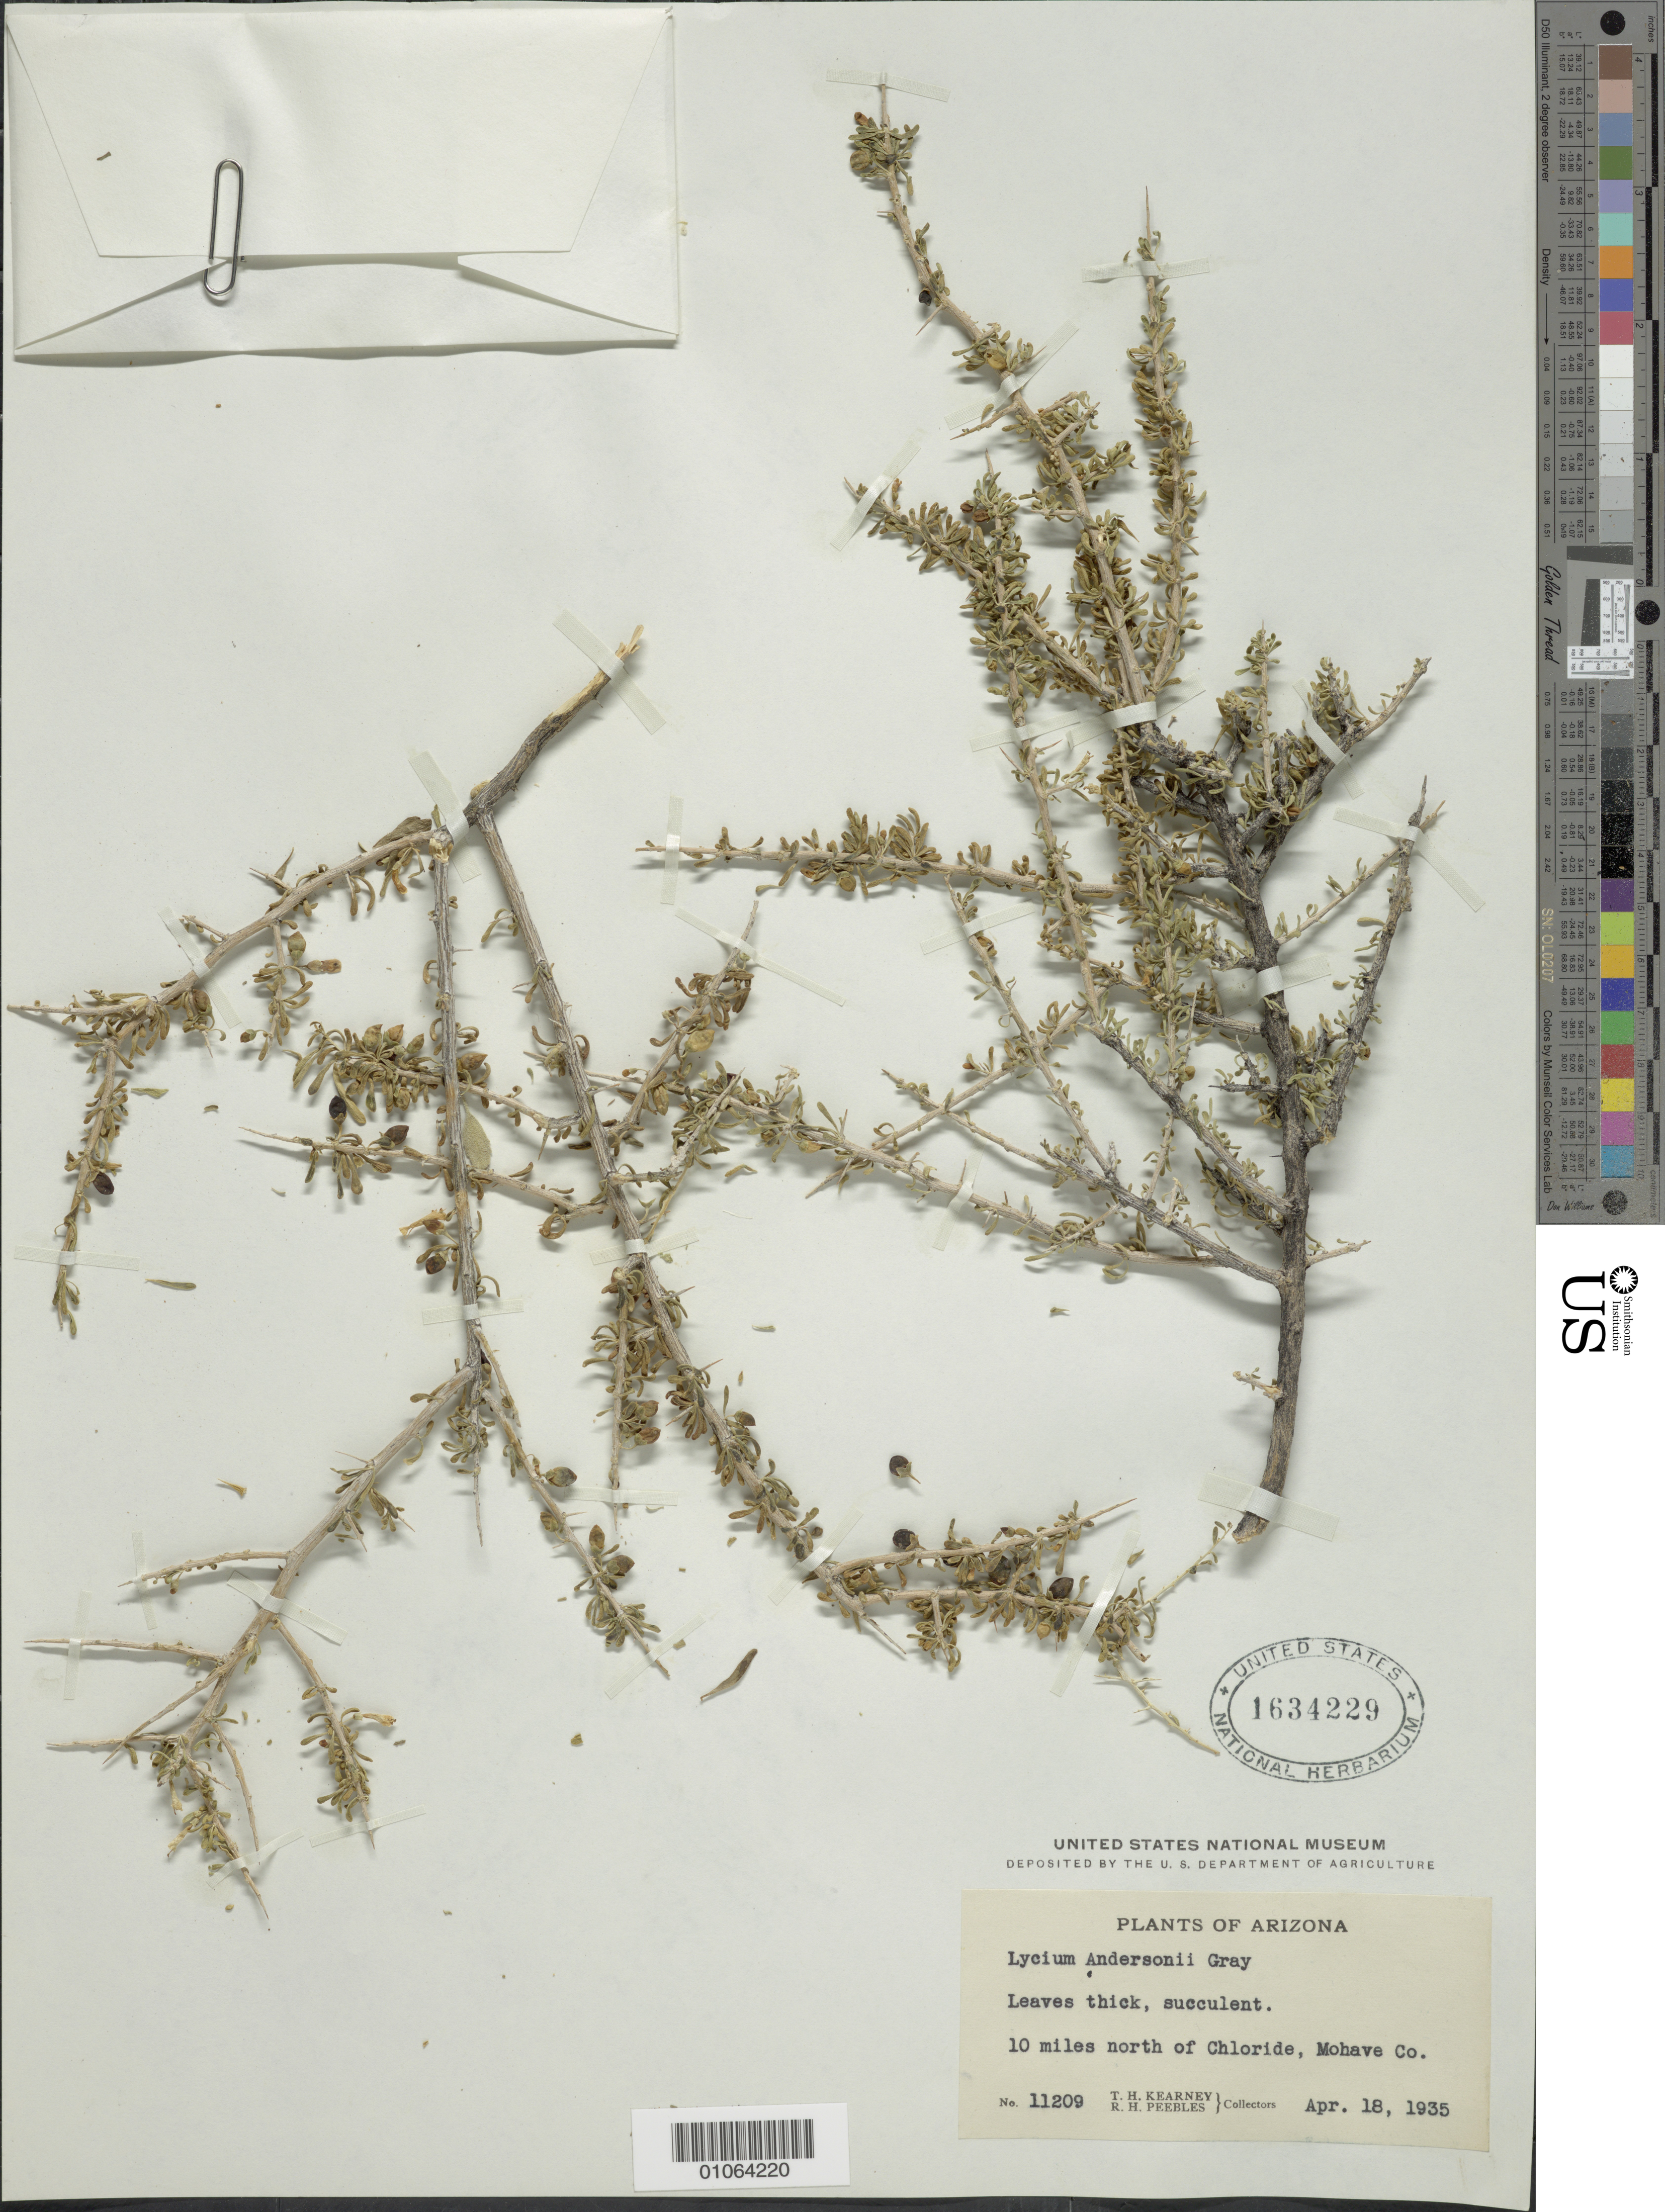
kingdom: Plantae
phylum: Tracheophyta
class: Magnoliopsida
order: Solanales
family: Solanaceae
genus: Lycium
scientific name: Lycium andersonii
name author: A. Gray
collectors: T. H. Kearney & R. H. Peebles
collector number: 11209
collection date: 1935-04-18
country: United States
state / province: Arizona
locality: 10 miles north of Chloride, Mohave Co.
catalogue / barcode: US 1634229